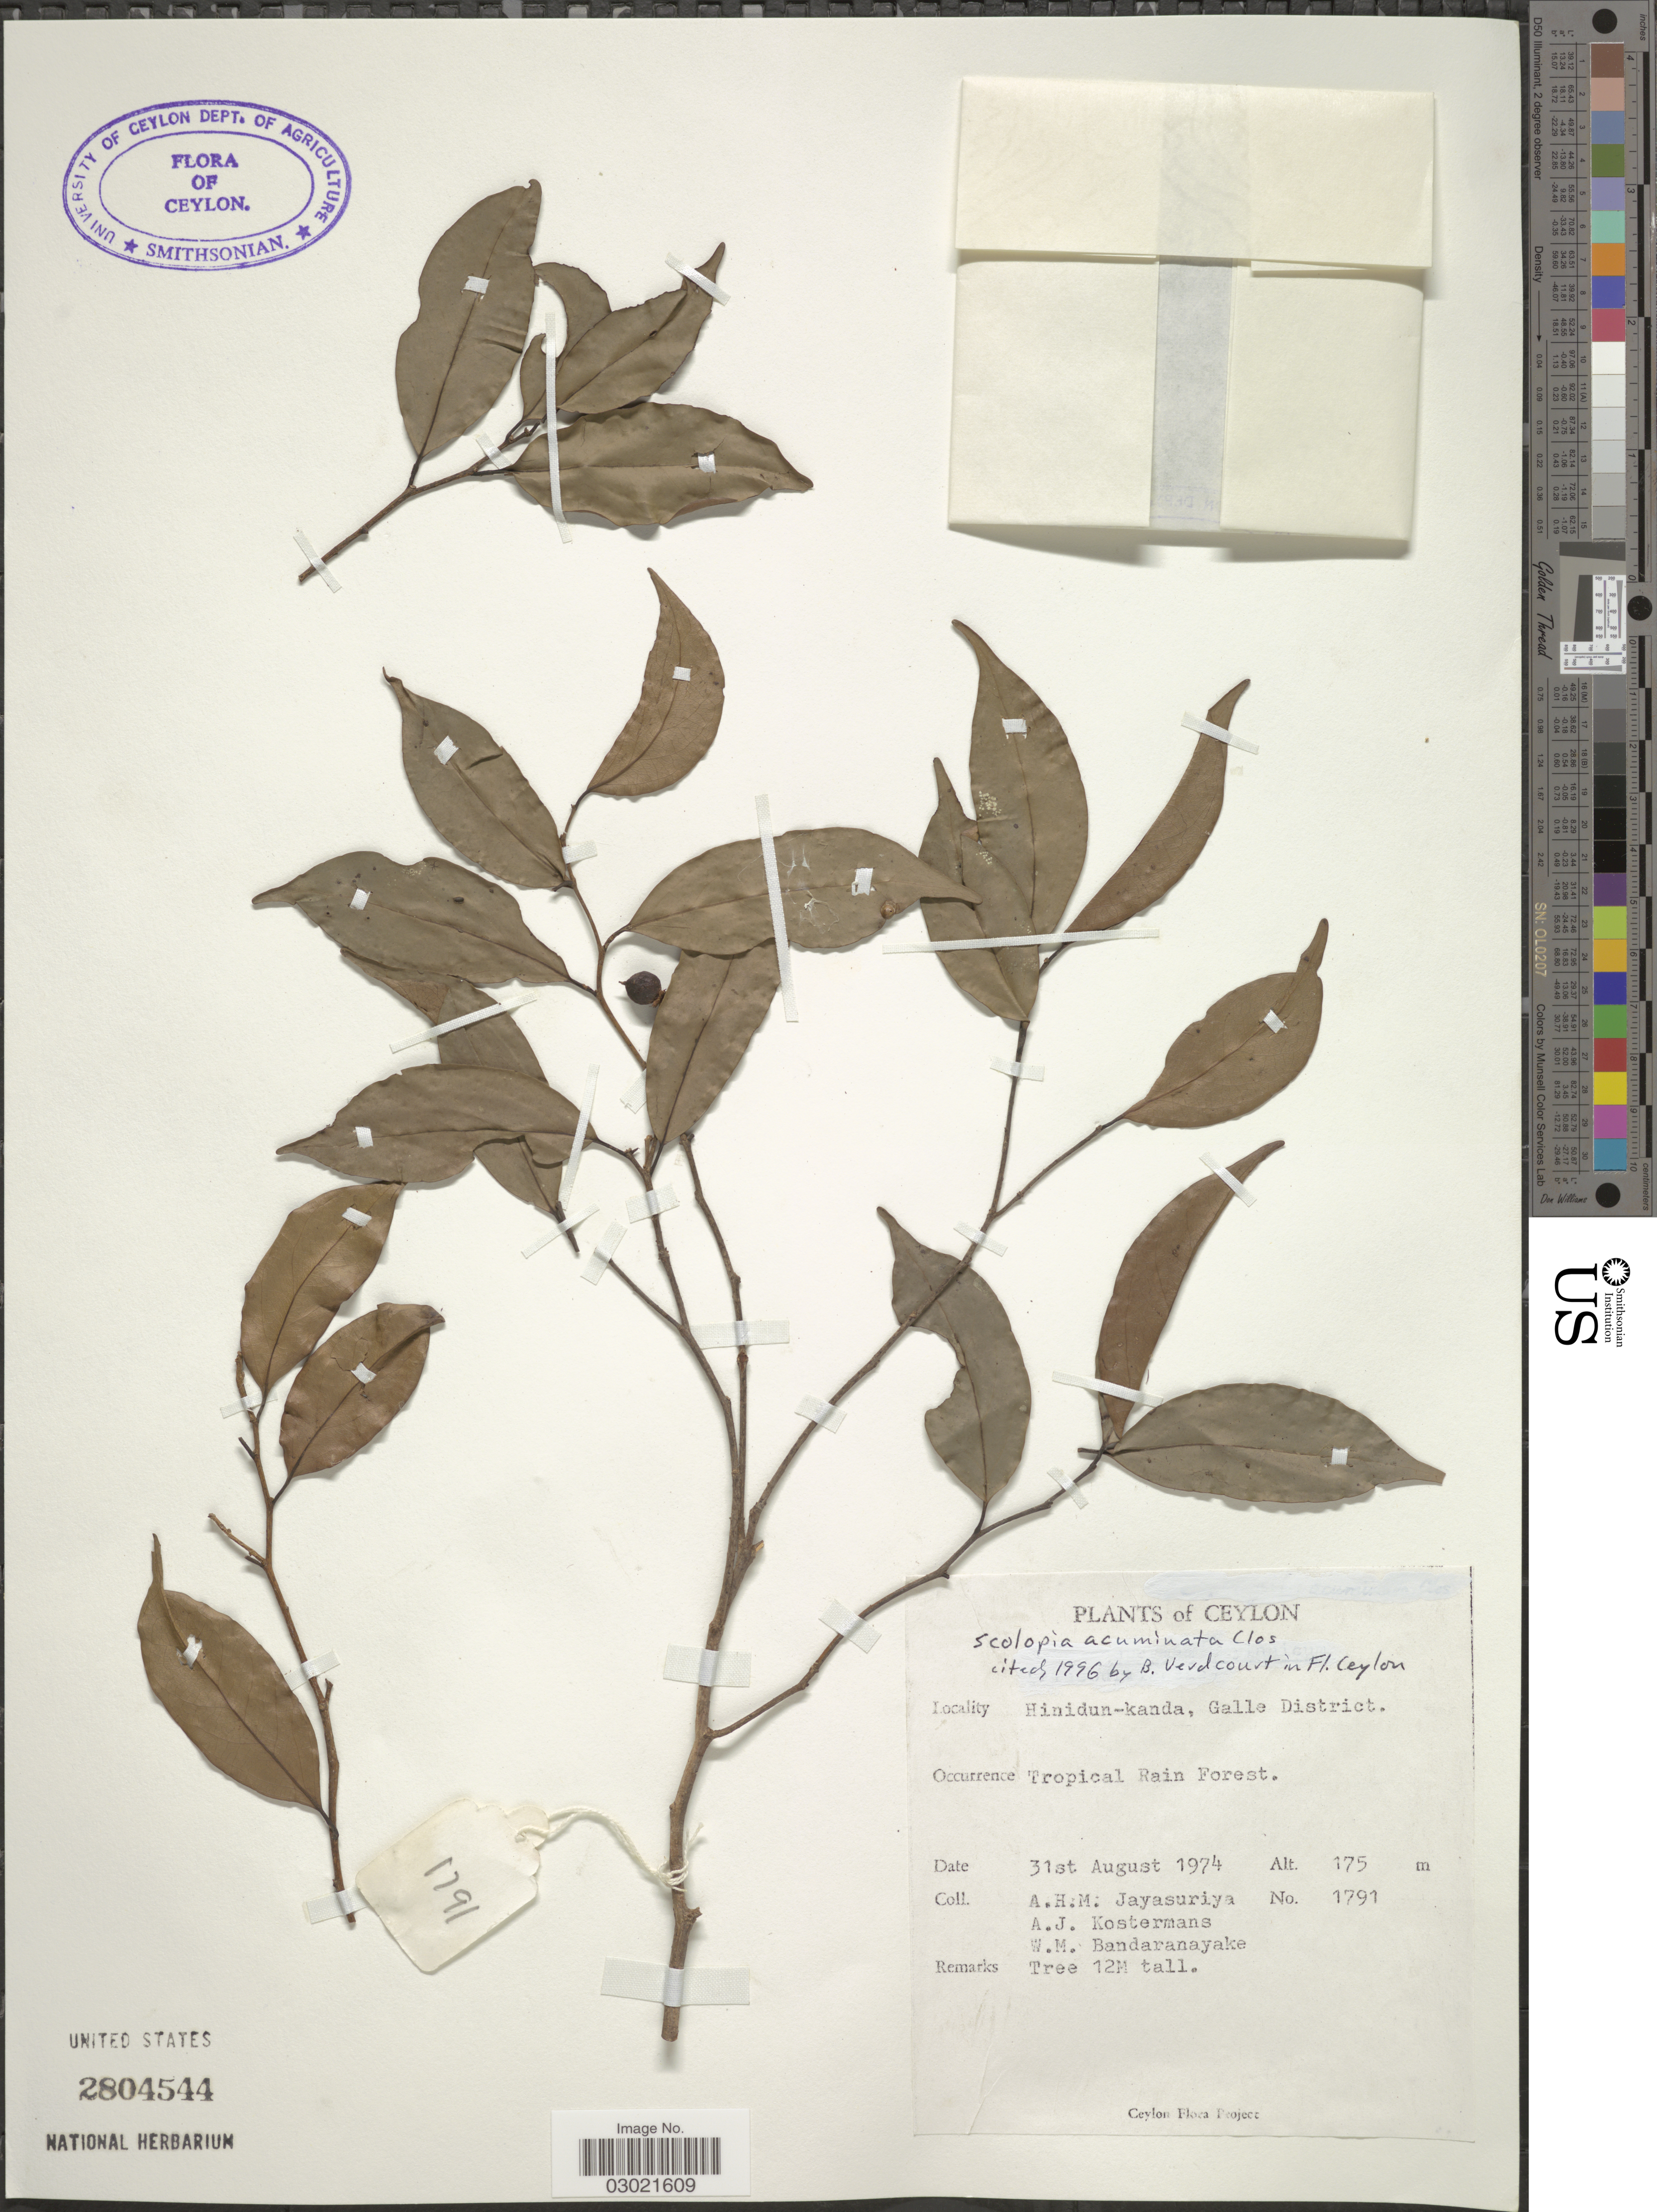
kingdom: Plantae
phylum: Tracheophyta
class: Magnoliopsida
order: Malpighiales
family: Salicaceae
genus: Scolopia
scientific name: Scolopia acuminata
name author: Clos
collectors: A. H. Jayasuriya, A. J. G. Kostermans & W. Bandaranayake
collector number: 1791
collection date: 1974-08-31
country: Sri Lanka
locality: Ceylon. Hinidun-kanda, Galle District.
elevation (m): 175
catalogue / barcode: US 2804544